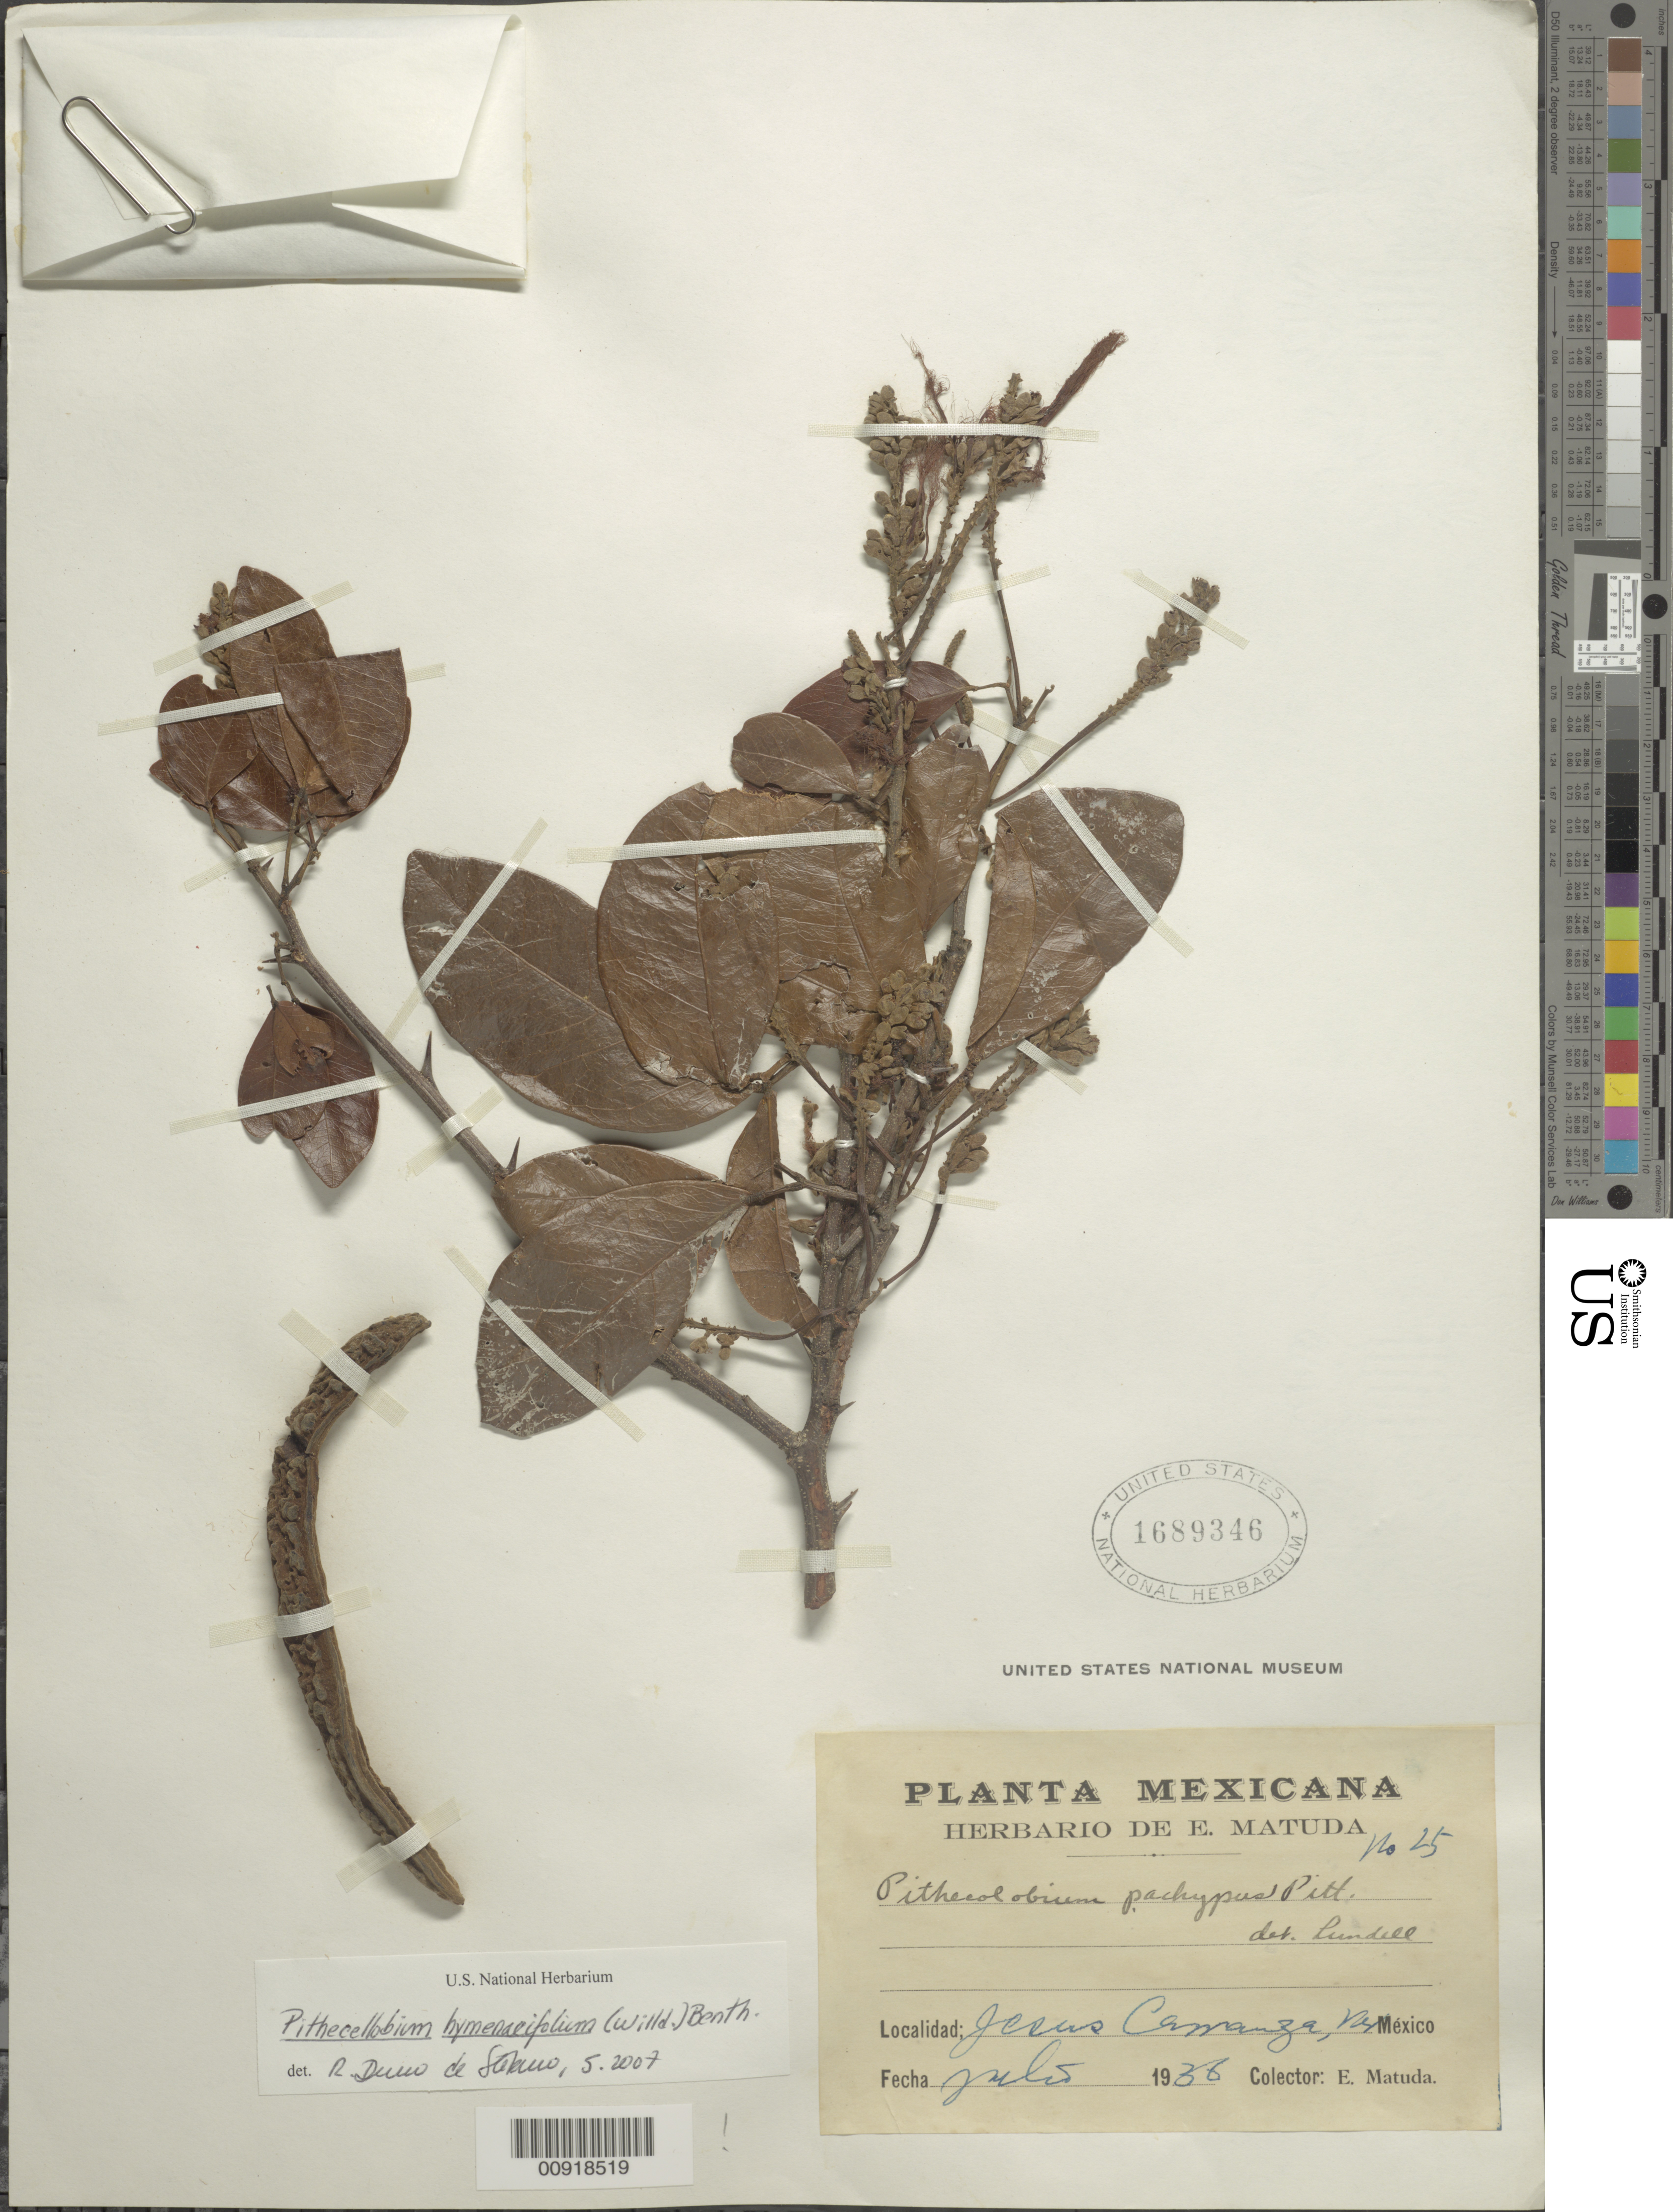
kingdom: Plantae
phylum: Tracheophyta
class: Magnoliopsida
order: Fabales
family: Fabaceae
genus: Pithecellobium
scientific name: Pithecellobium hymenaeifolium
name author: (Humb. & Bonpl. ex Willd.) Benth.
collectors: E. Matuda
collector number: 25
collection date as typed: Jul 1936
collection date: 1936-07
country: Mexico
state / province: Veracruz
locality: Jesús Carranza, Veracruz.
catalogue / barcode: US 1689346